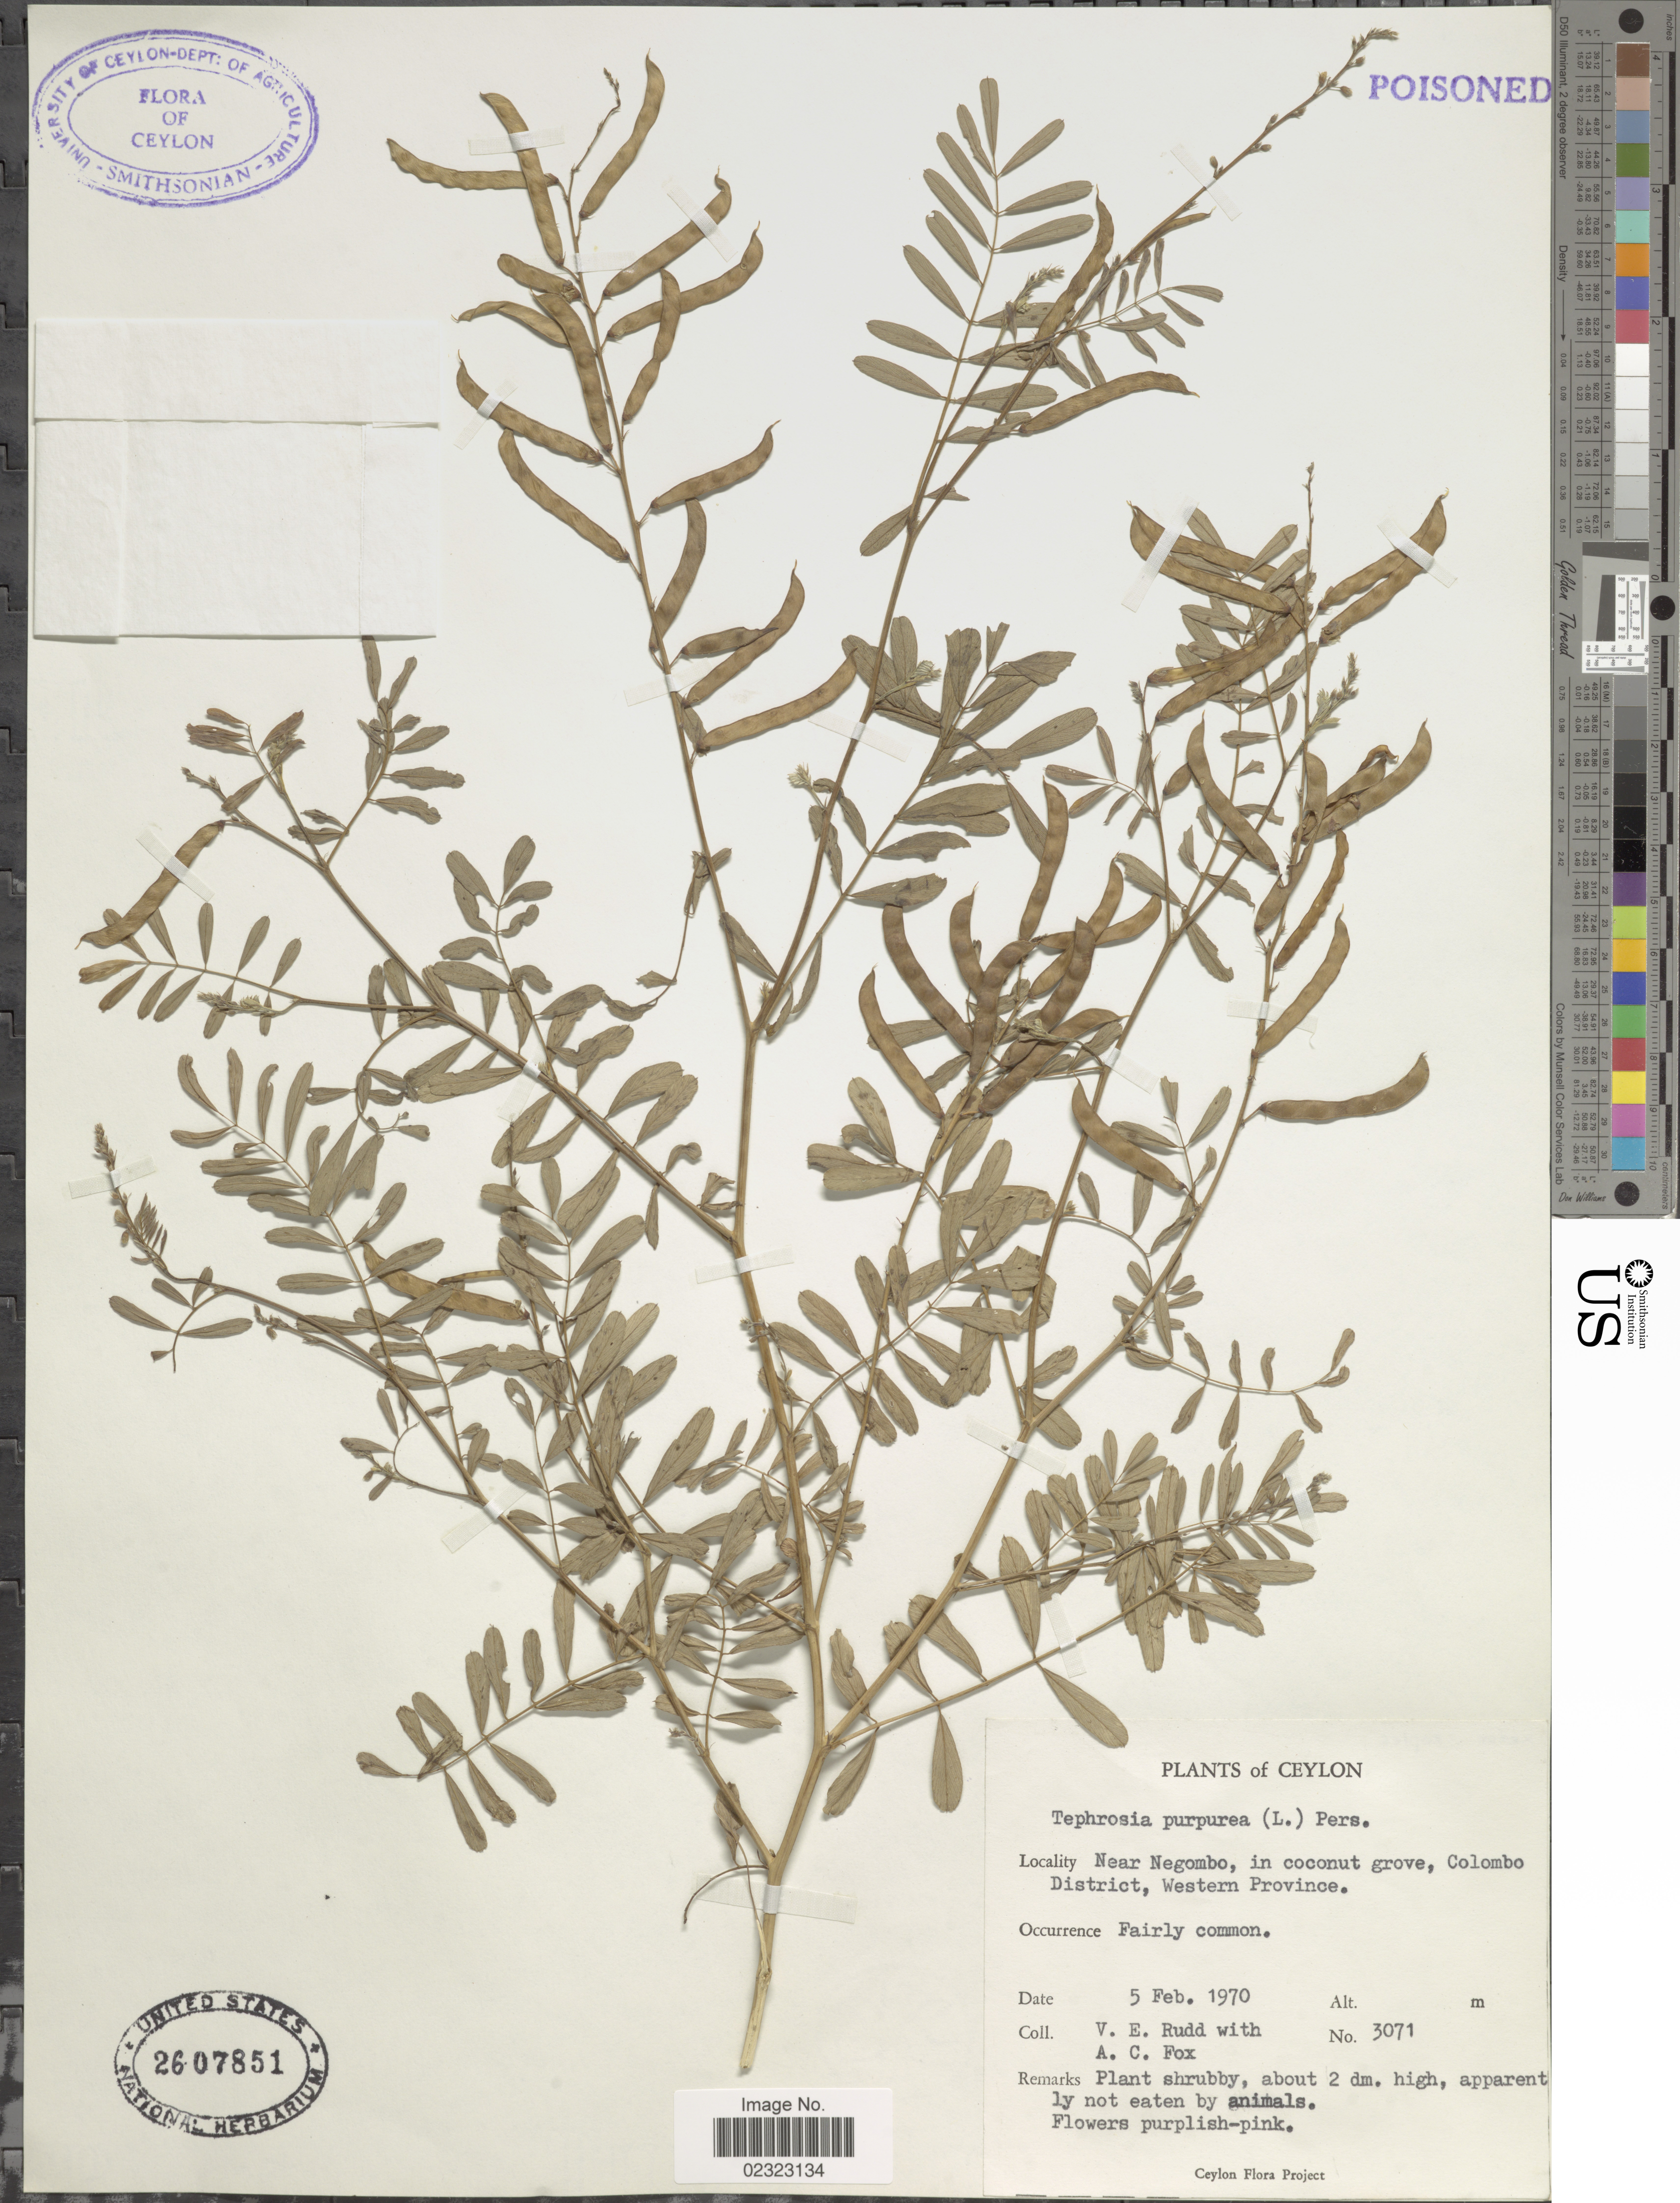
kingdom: Plantae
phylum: Tracheophyta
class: Magnoliopsida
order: Fabales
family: Fabaceae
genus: Tephrosia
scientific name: Tephrosia purpurea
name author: (L.) Pers.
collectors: V. E. Rudd & A. Fox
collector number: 3071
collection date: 1970-02-05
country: Sri Lanka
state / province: Western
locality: Ceylon. Near Negombo, in coconut grave, Colombo District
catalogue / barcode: US 2607851